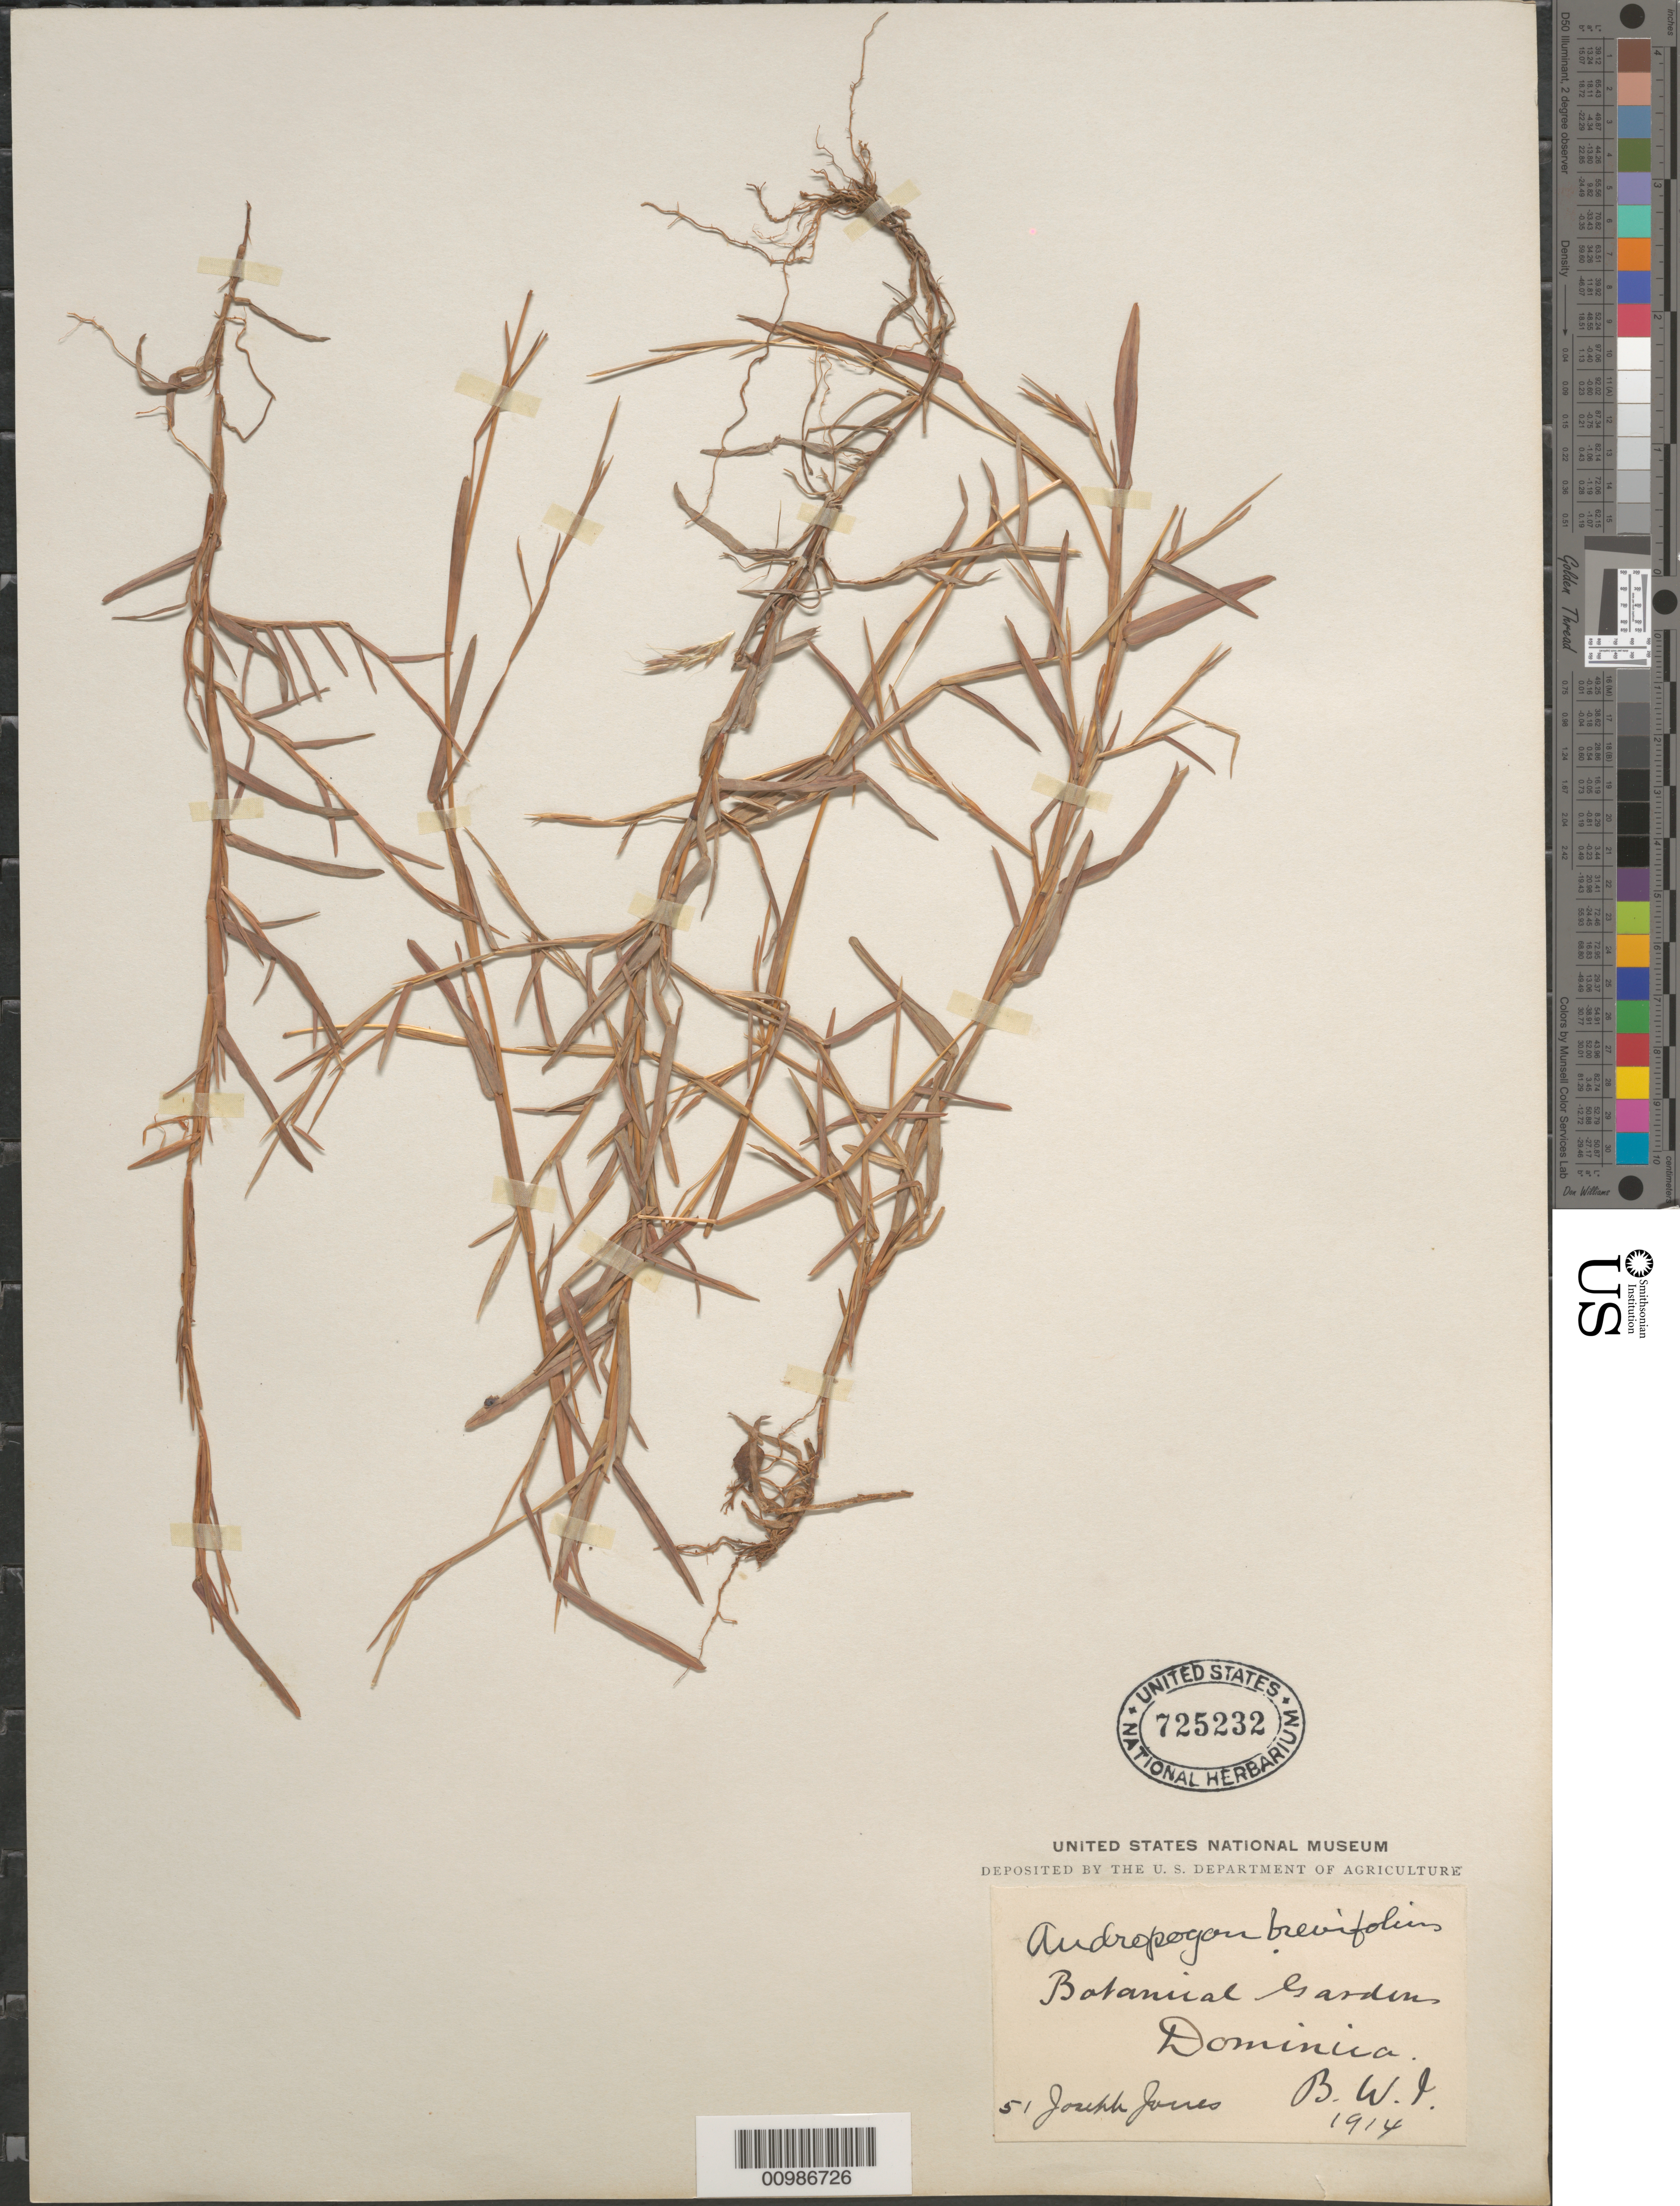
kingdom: Plantae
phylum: Tracheophyta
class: Liliopsida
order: Poales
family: Poaceae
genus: Andropogon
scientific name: Andropogon brevifolius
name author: Sw.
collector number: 51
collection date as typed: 1914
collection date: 1914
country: Dominica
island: Dominica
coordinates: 0 N, 0 E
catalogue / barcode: US 725232